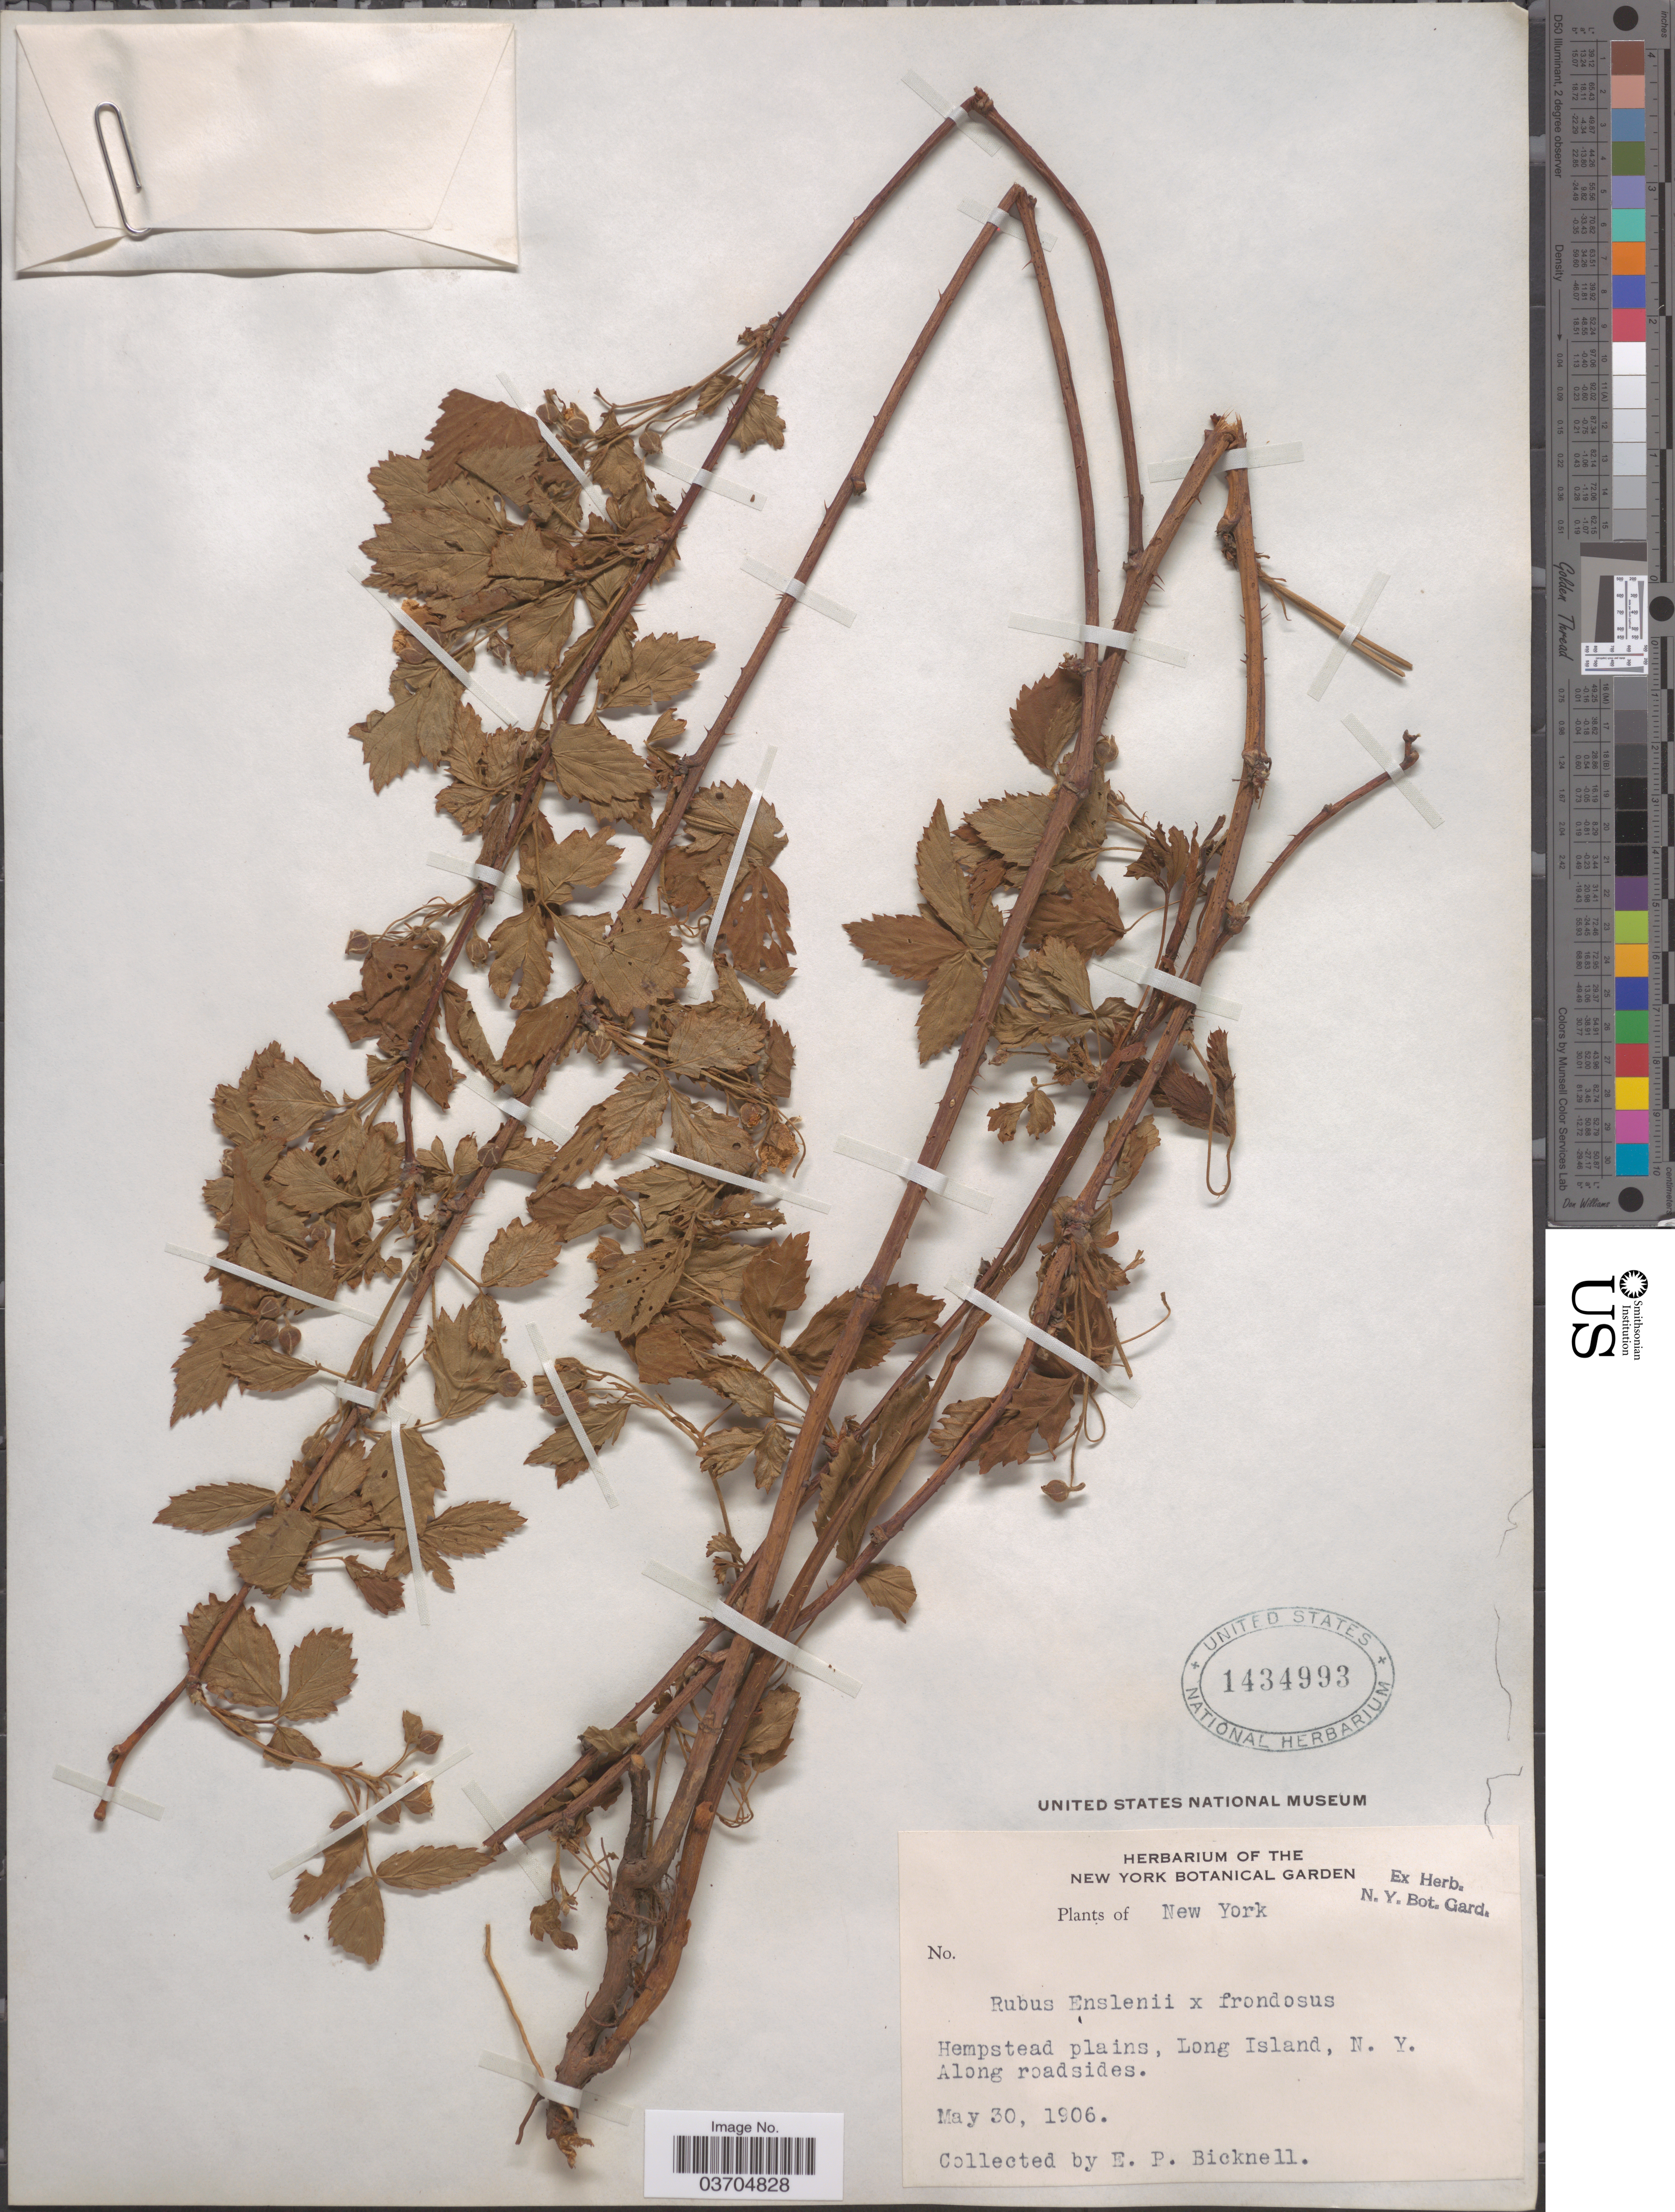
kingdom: Plantae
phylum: Tracheophyta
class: Magnoliopsida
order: Rosales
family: Rosaceae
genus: Rubus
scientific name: Rubus enslenii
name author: Tratt.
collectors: E. P. Bicknell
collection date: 1906-05-30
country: United States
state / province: New York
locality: Hempstead plains, Long Island. Along roadsides.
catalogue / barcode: US 1434993